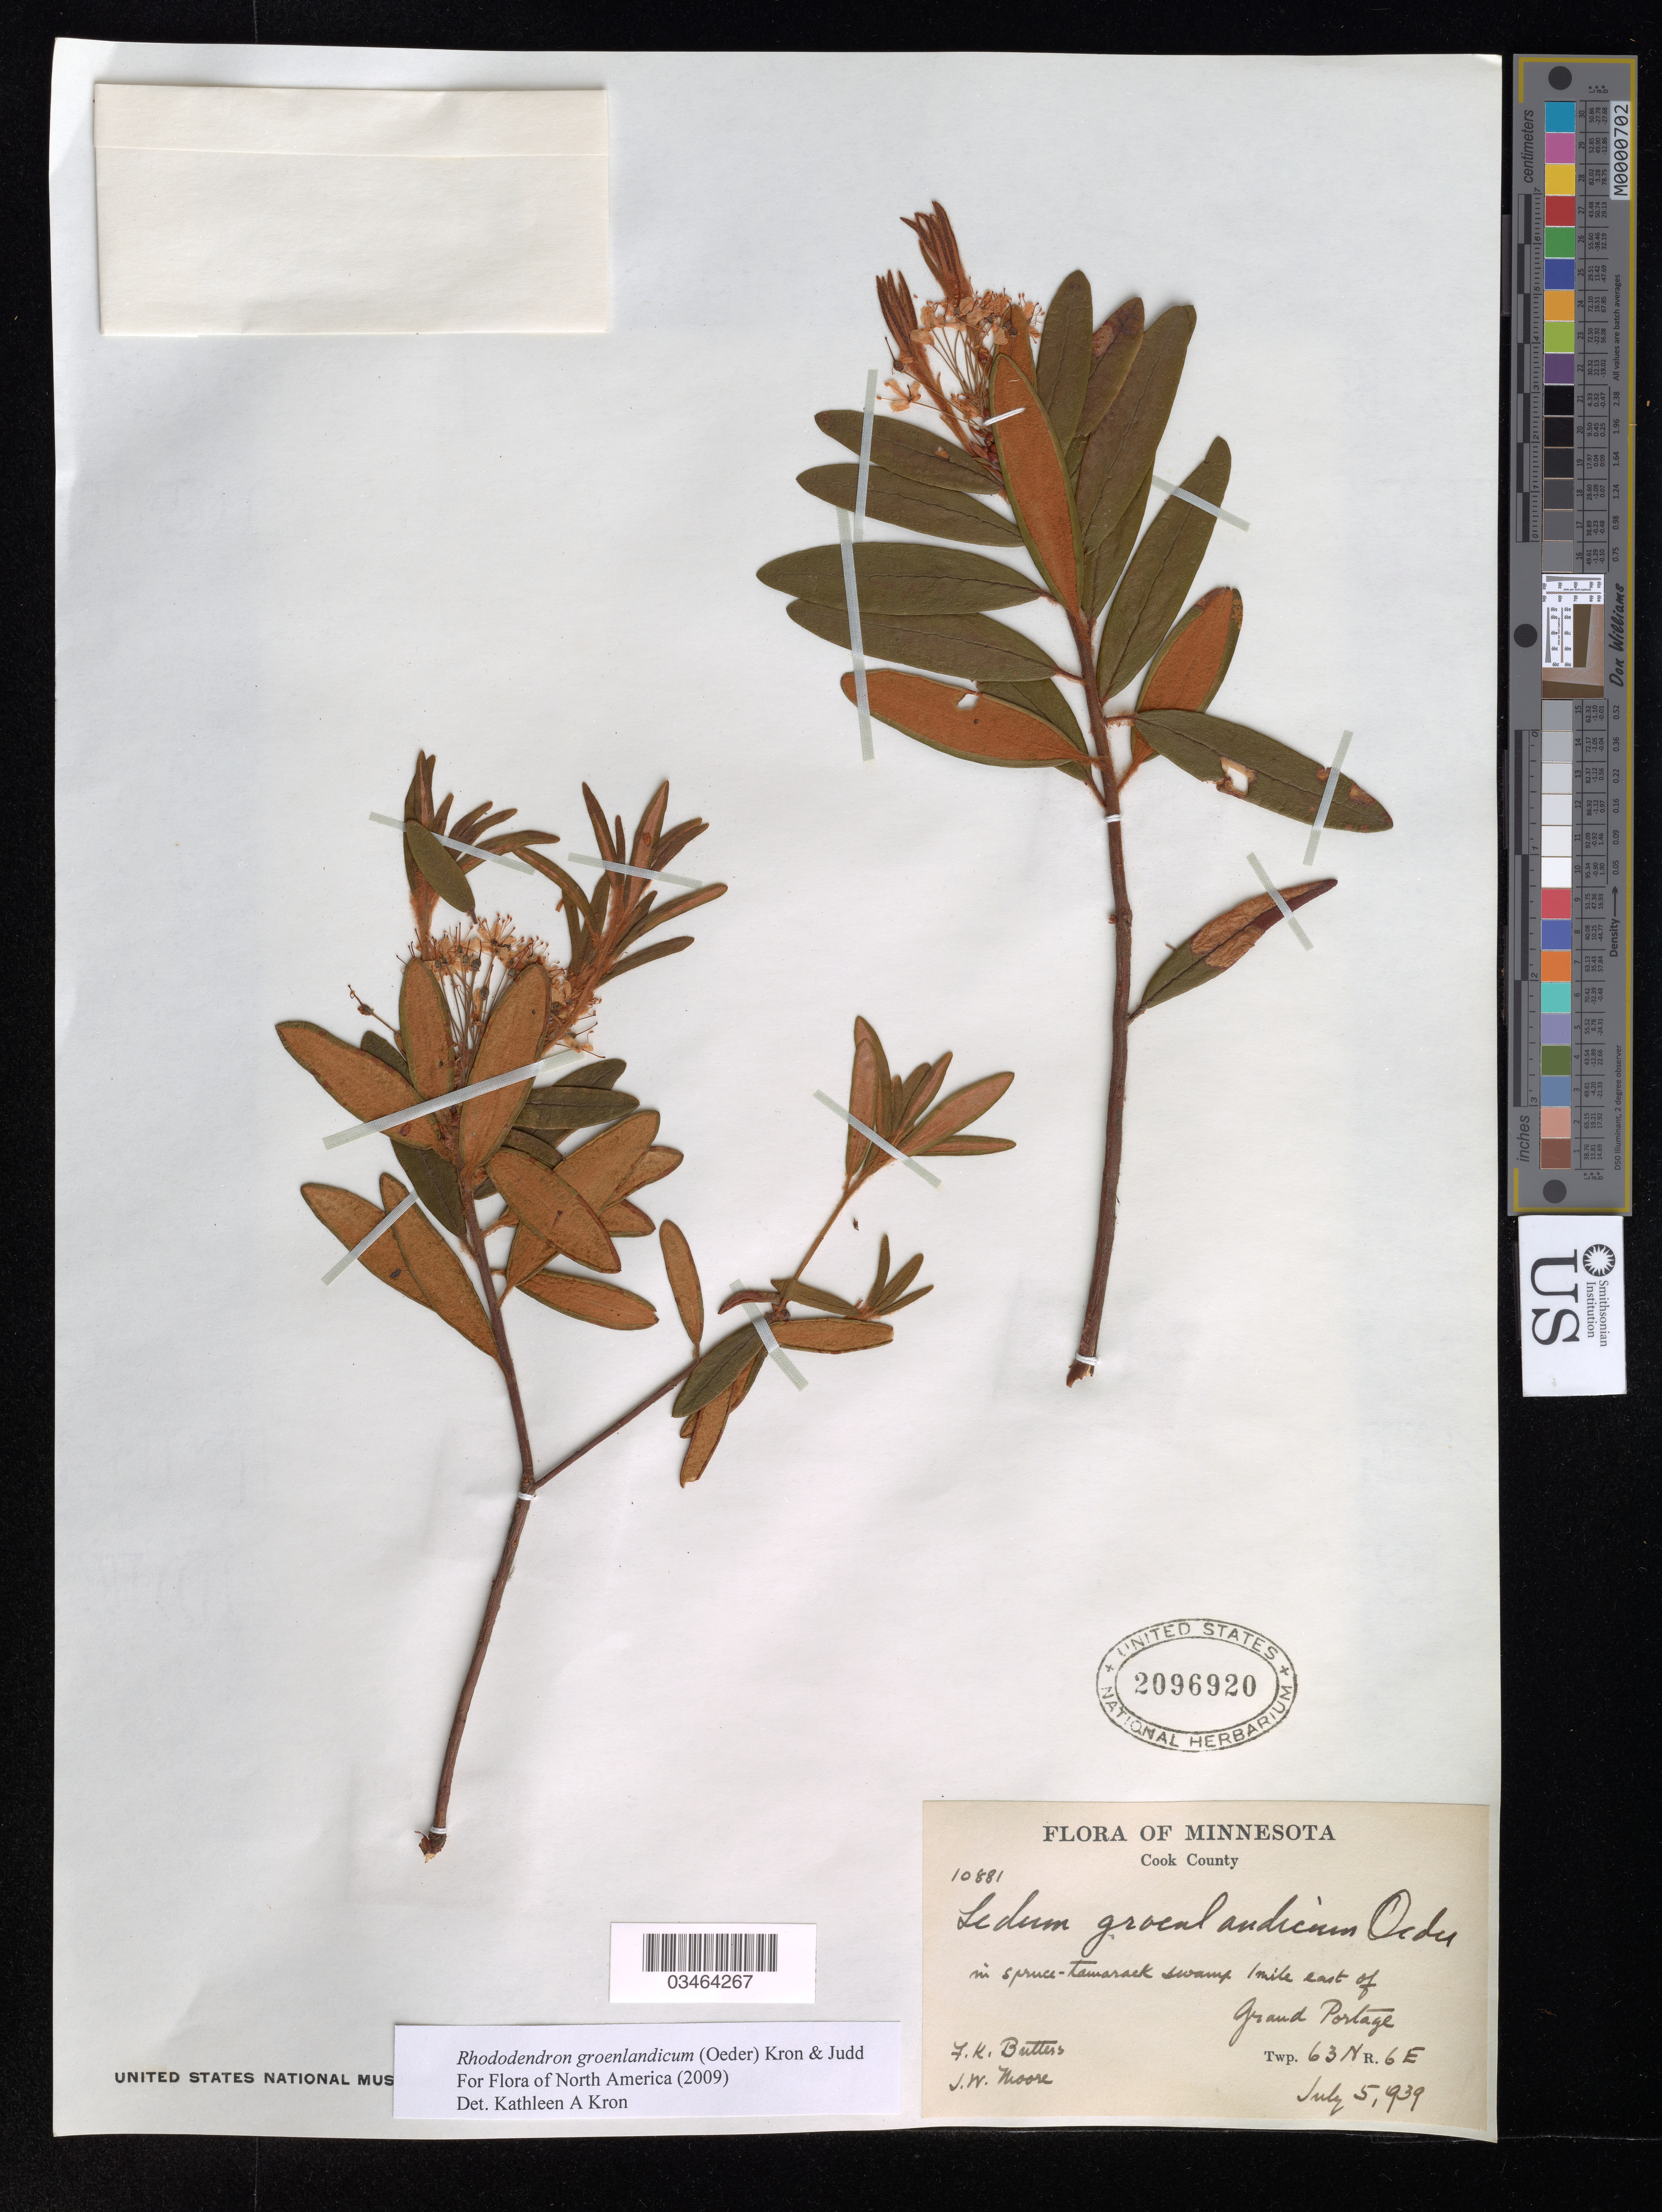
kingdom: Plantae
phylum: Tracheophyta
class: Magnoliopsida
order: Ericales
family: Ericaceae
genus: Rhododendron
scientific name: Rhododendron groenlandicum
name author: (Oeder) Kron & Judd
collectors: F. K. Butters & J. Moore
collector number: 10881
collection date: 1939-07-05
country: United States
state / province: Minnesota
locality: Cook County. 1 mile east of Grand Portage. Twp. 63N R. 6E.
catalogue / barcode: US 2096920